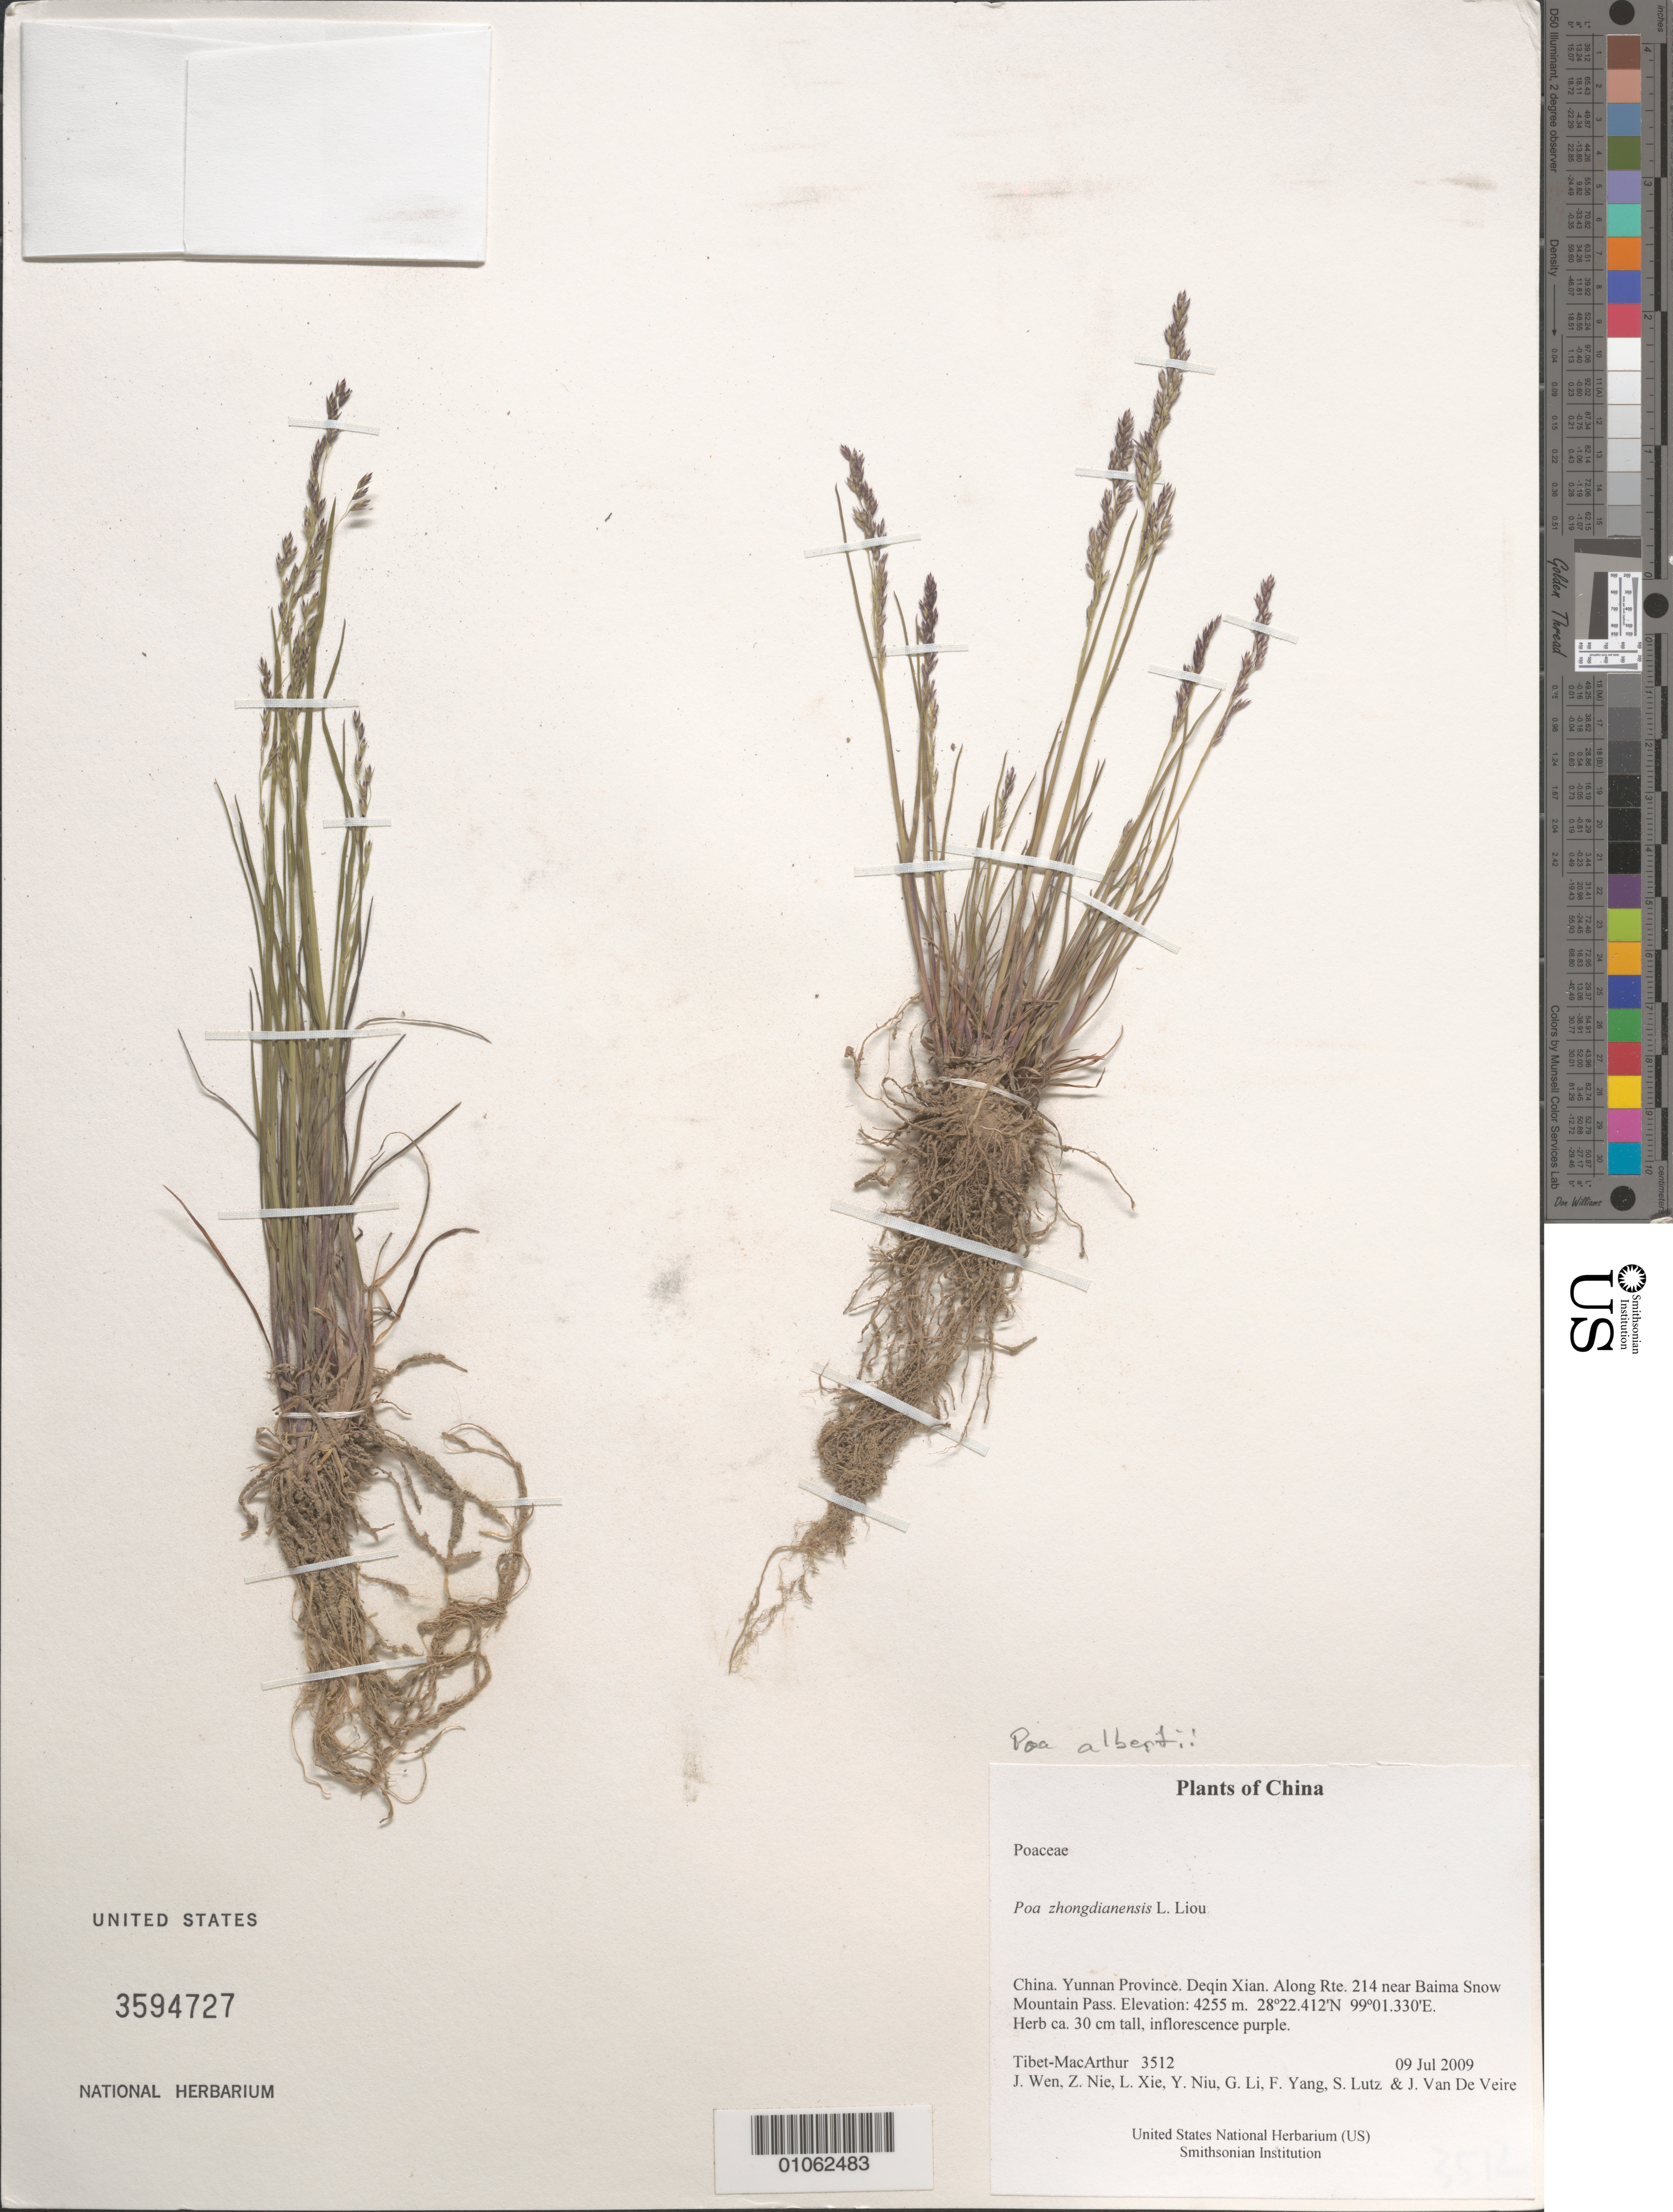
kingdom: Plantae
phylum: Tracheophyta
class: Liliopsida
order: Poales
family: Poaceae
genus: Poa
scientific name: Poa albertii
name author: Regel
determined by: Soreng, Robert J., Research Associate (BOT), Smithsonian Institution - National Museum of Natural History (UNITED STATES)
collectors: Tibet-MacArthur, J. Wen, Z. Nie, L. Xie, Y. Niu, G. Li, F. Yang, S. Lutz & J. Van De Veire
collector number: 3512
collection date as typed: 09 Jul 2009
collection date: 2009-07-09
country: China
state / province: Yunnan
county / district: Deqin Xian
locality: Along Rte. 214 near Baima Snow Mountain Pass.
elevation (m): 4255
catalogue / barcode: US 3594727